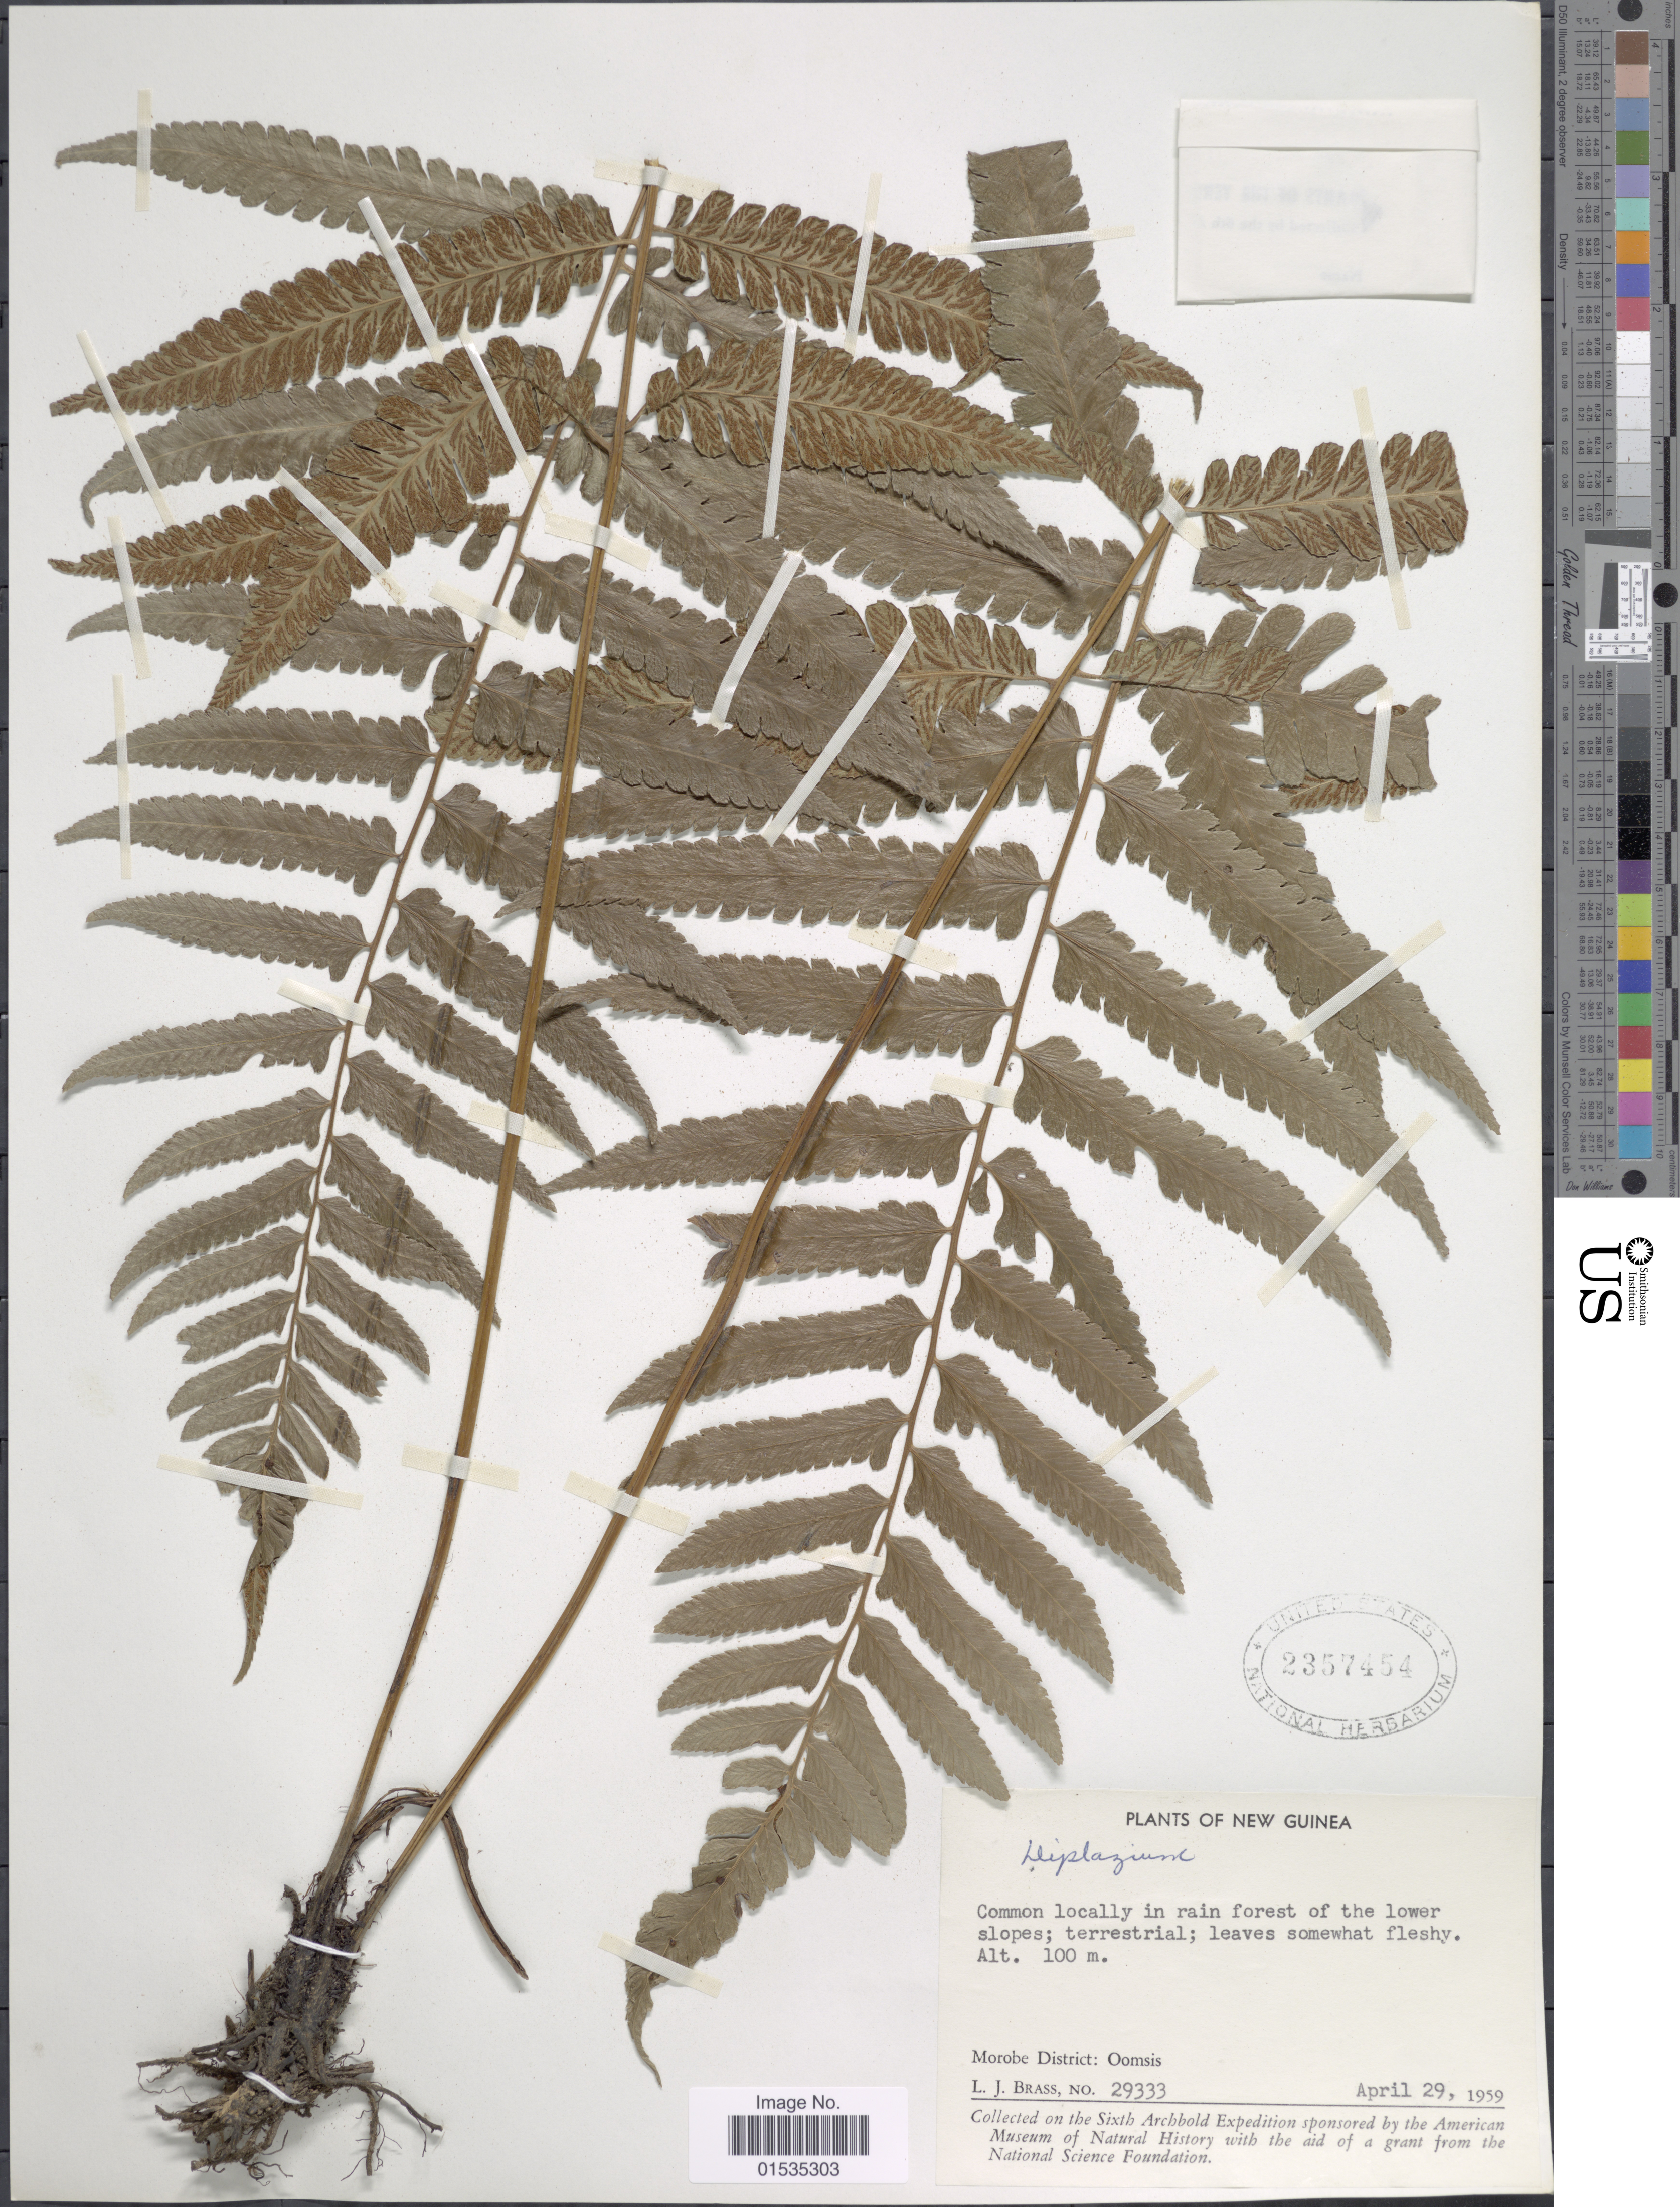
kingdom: Plantae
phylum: Tracheophyta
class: Polypodiopsida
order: Polypodiales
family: Athyriaceae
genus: Diplazium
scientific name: Diplazium sp.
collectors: L. J. Brass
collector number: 29333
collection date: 1959-04-29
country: Papua New Guinea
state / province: Morobe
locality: New Guinea, Morobe District; Oomsis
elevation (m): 100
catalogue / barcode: US 2357454